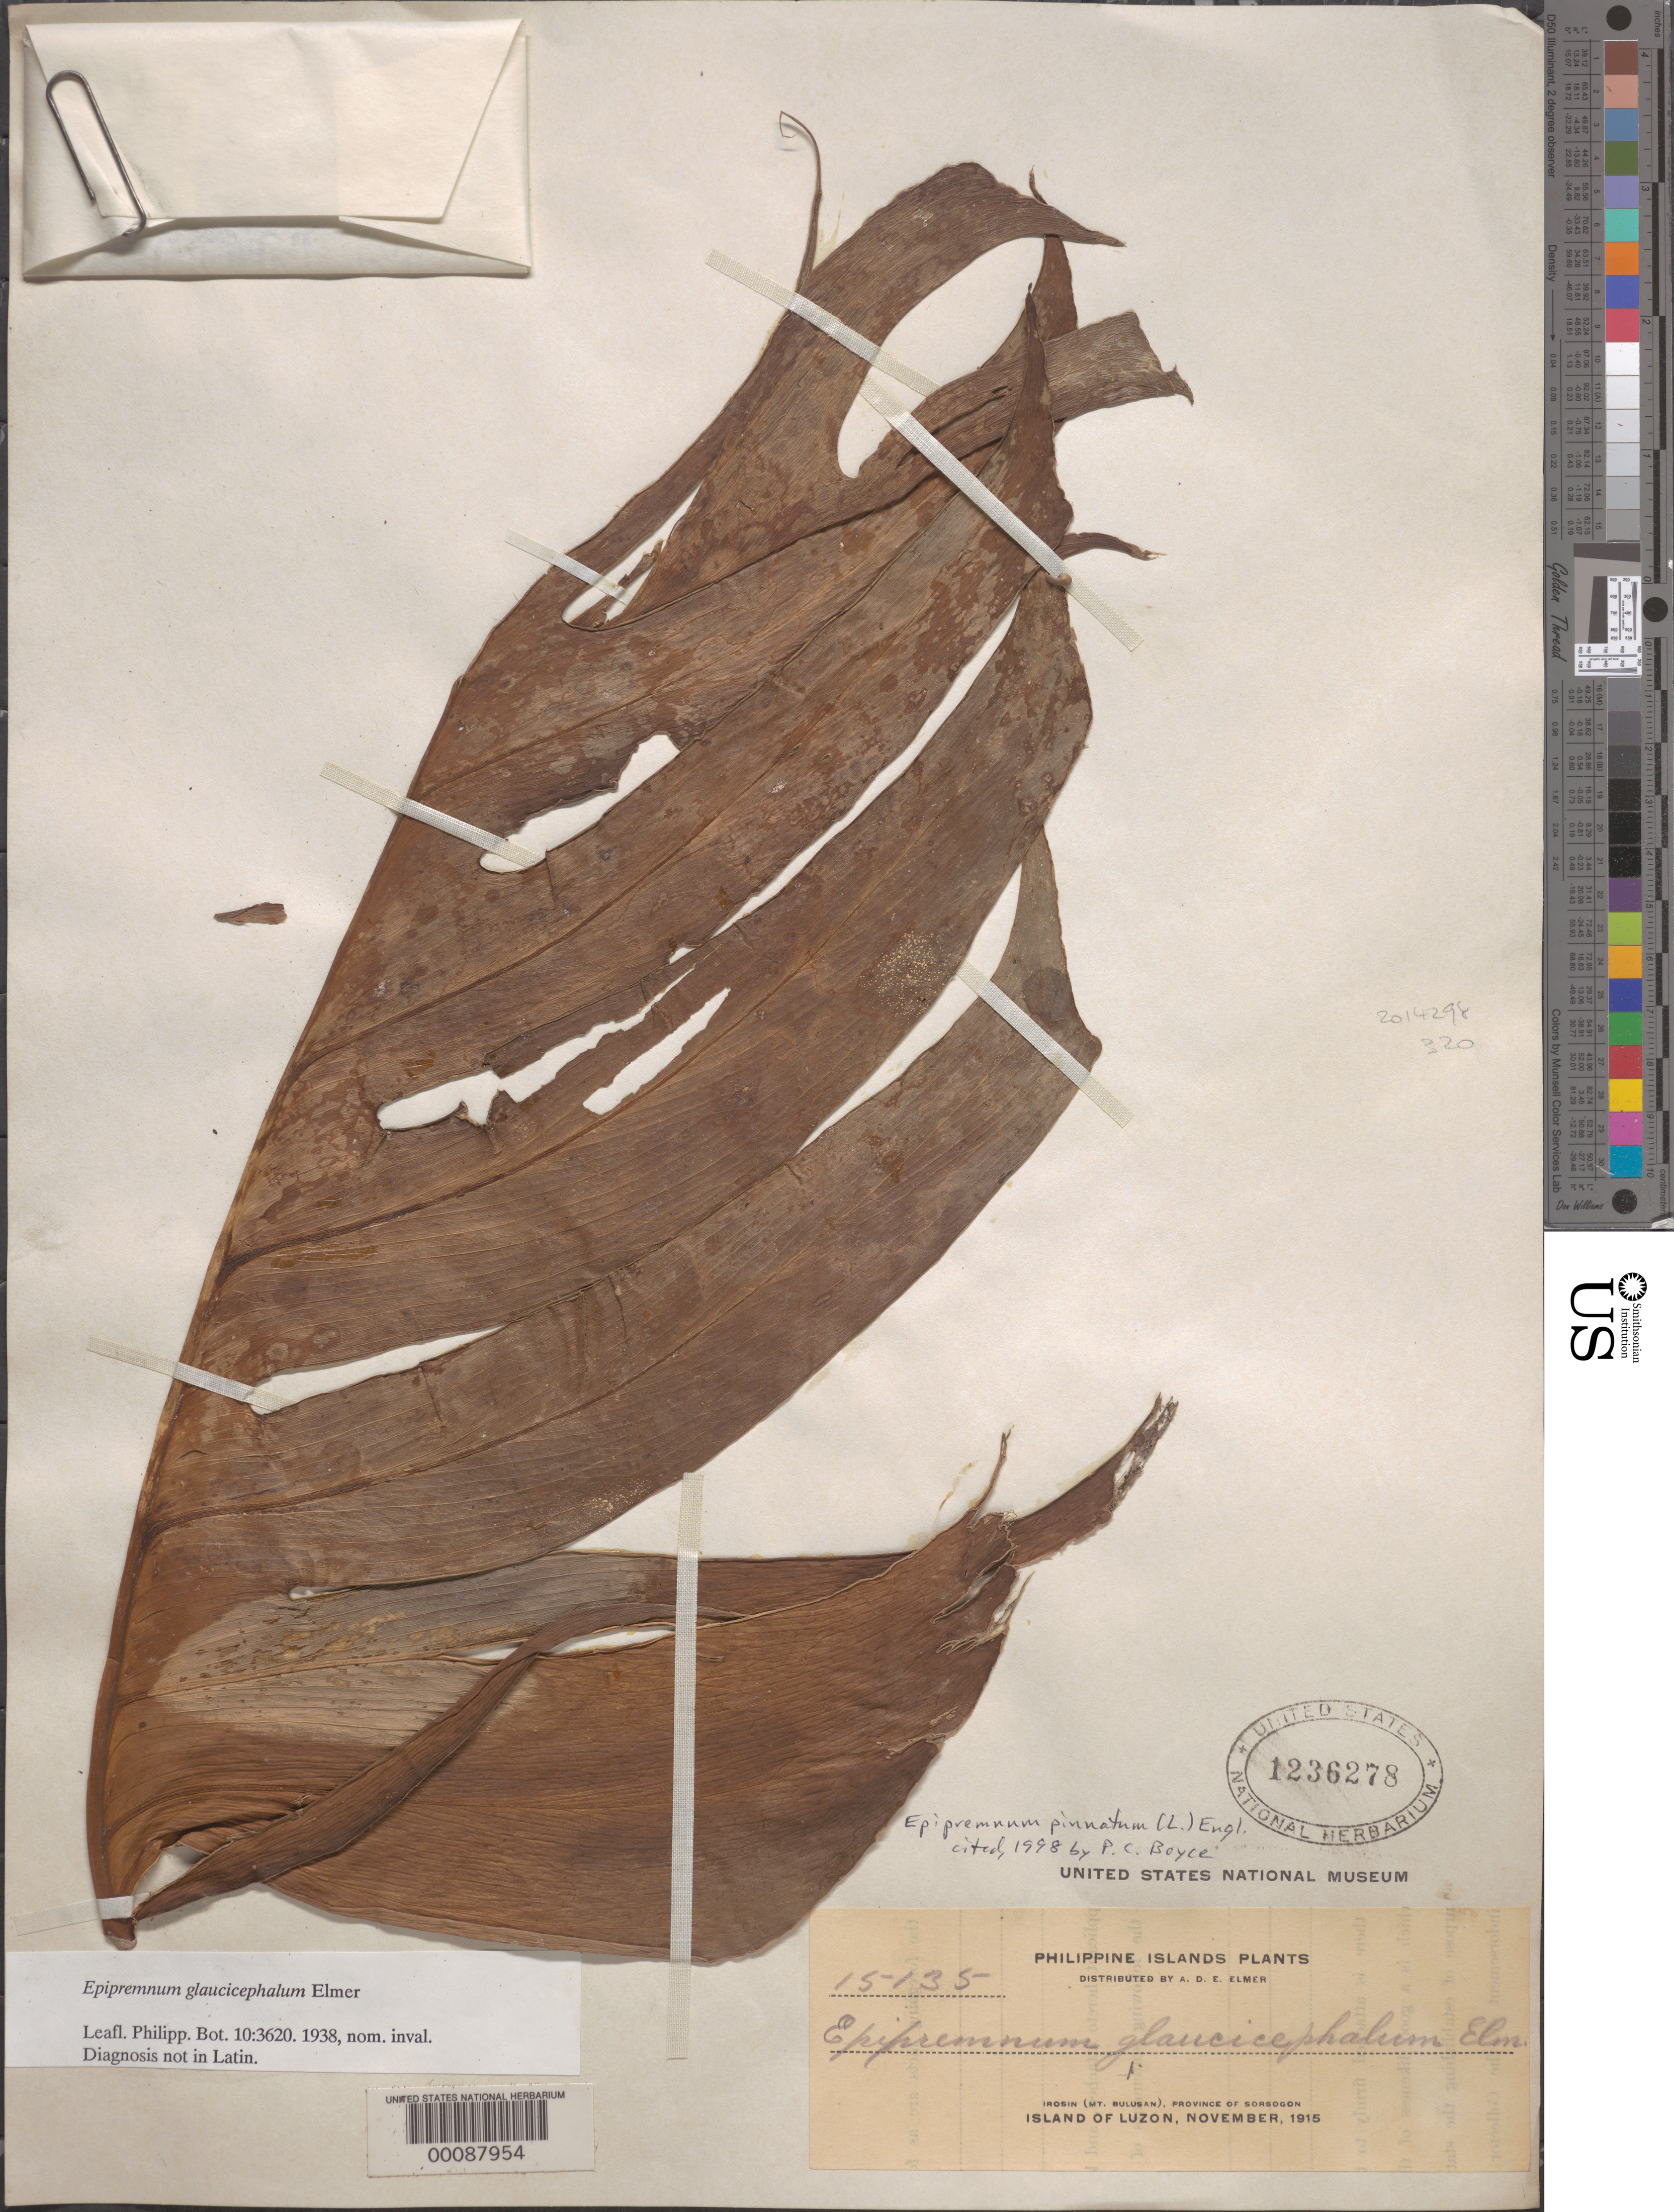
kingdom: Plantae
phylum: Tracheophyta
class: Liliopsida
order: Alismatales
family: Araceae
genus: Epipremnum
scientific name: Epipremnum glaucicephalum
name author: Elmer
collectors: A. D. E. Elmer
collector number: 15135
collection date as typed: Nov 1915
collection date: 1915-11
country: Philippines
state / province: Bicol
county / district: Sorsogon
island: Luzon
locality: Road to bulan, Irosin, Mt. Bulusan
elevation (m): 229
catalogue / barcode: US 1236278